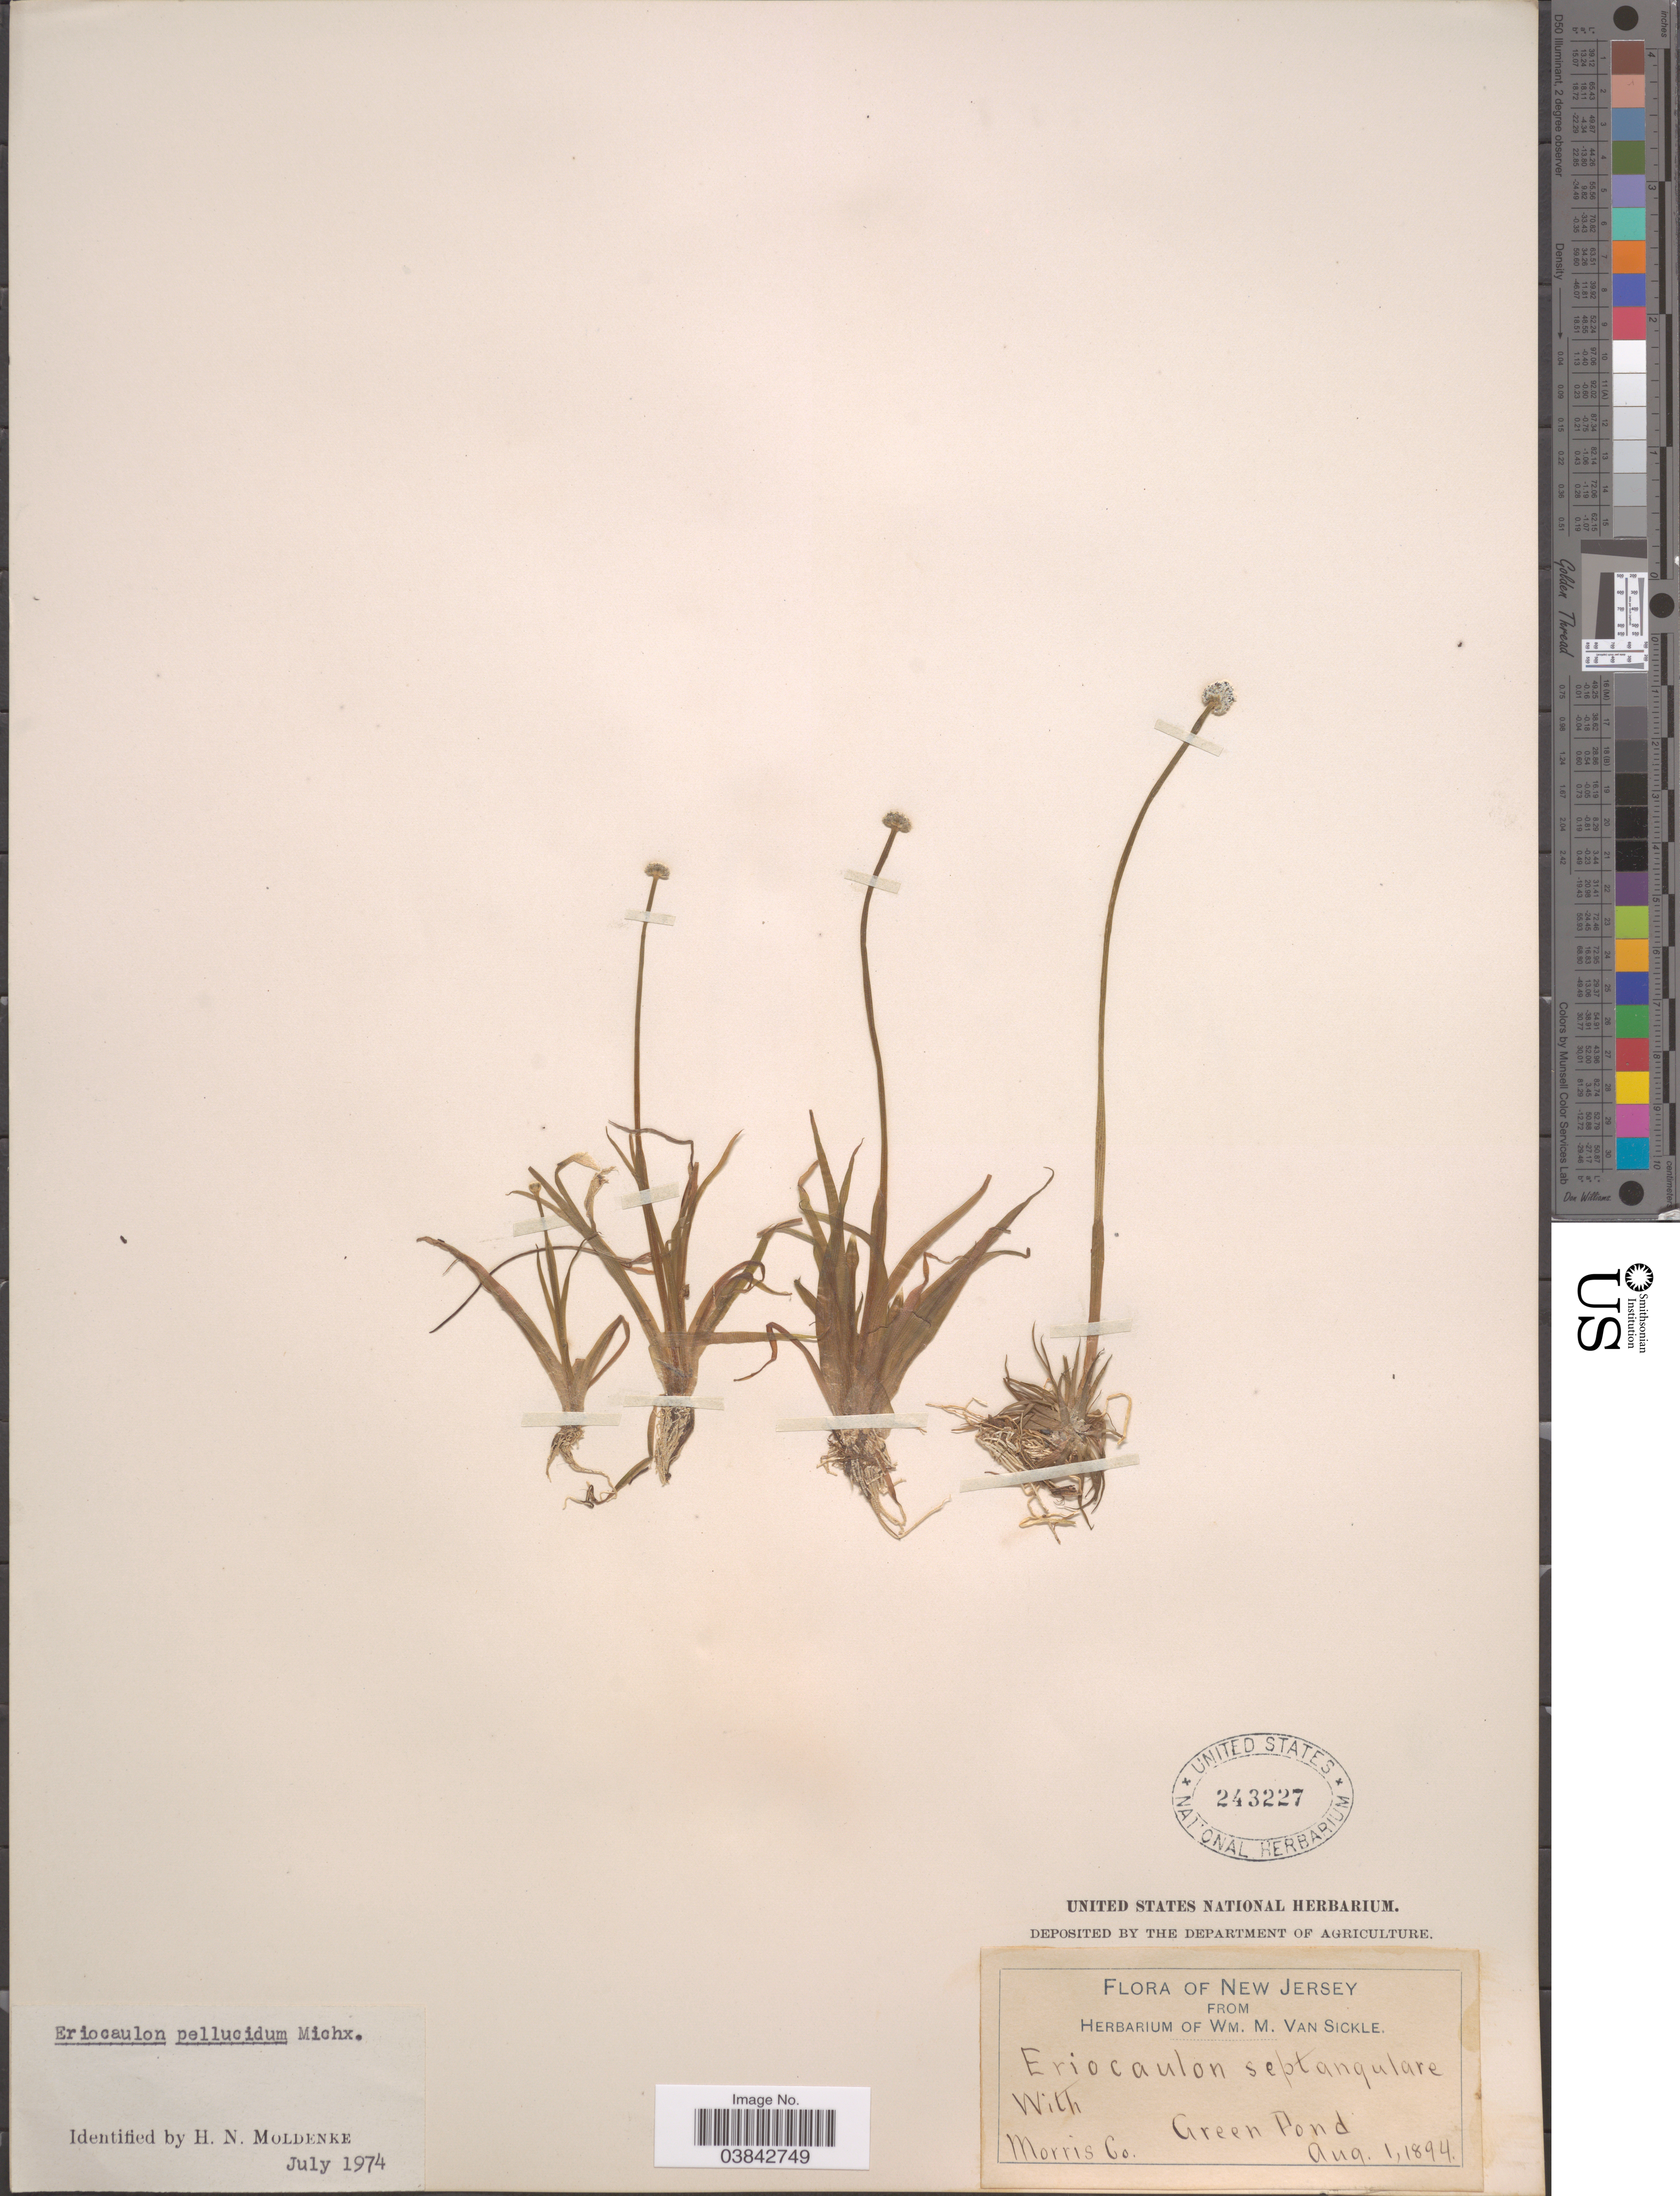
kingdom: Plantae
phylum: Tracheophyta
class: Liliopsida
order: Poales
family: Eriocaulaceae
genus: Eriocaulon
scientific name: Eriocaulon aquaticum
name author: (Hill) Druce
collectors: ex herb. Wm. M. Van Sickle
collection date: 1894-08-01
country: United States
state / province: New Jersey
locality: Green Pond, Morris Co.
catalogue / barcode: US 243227